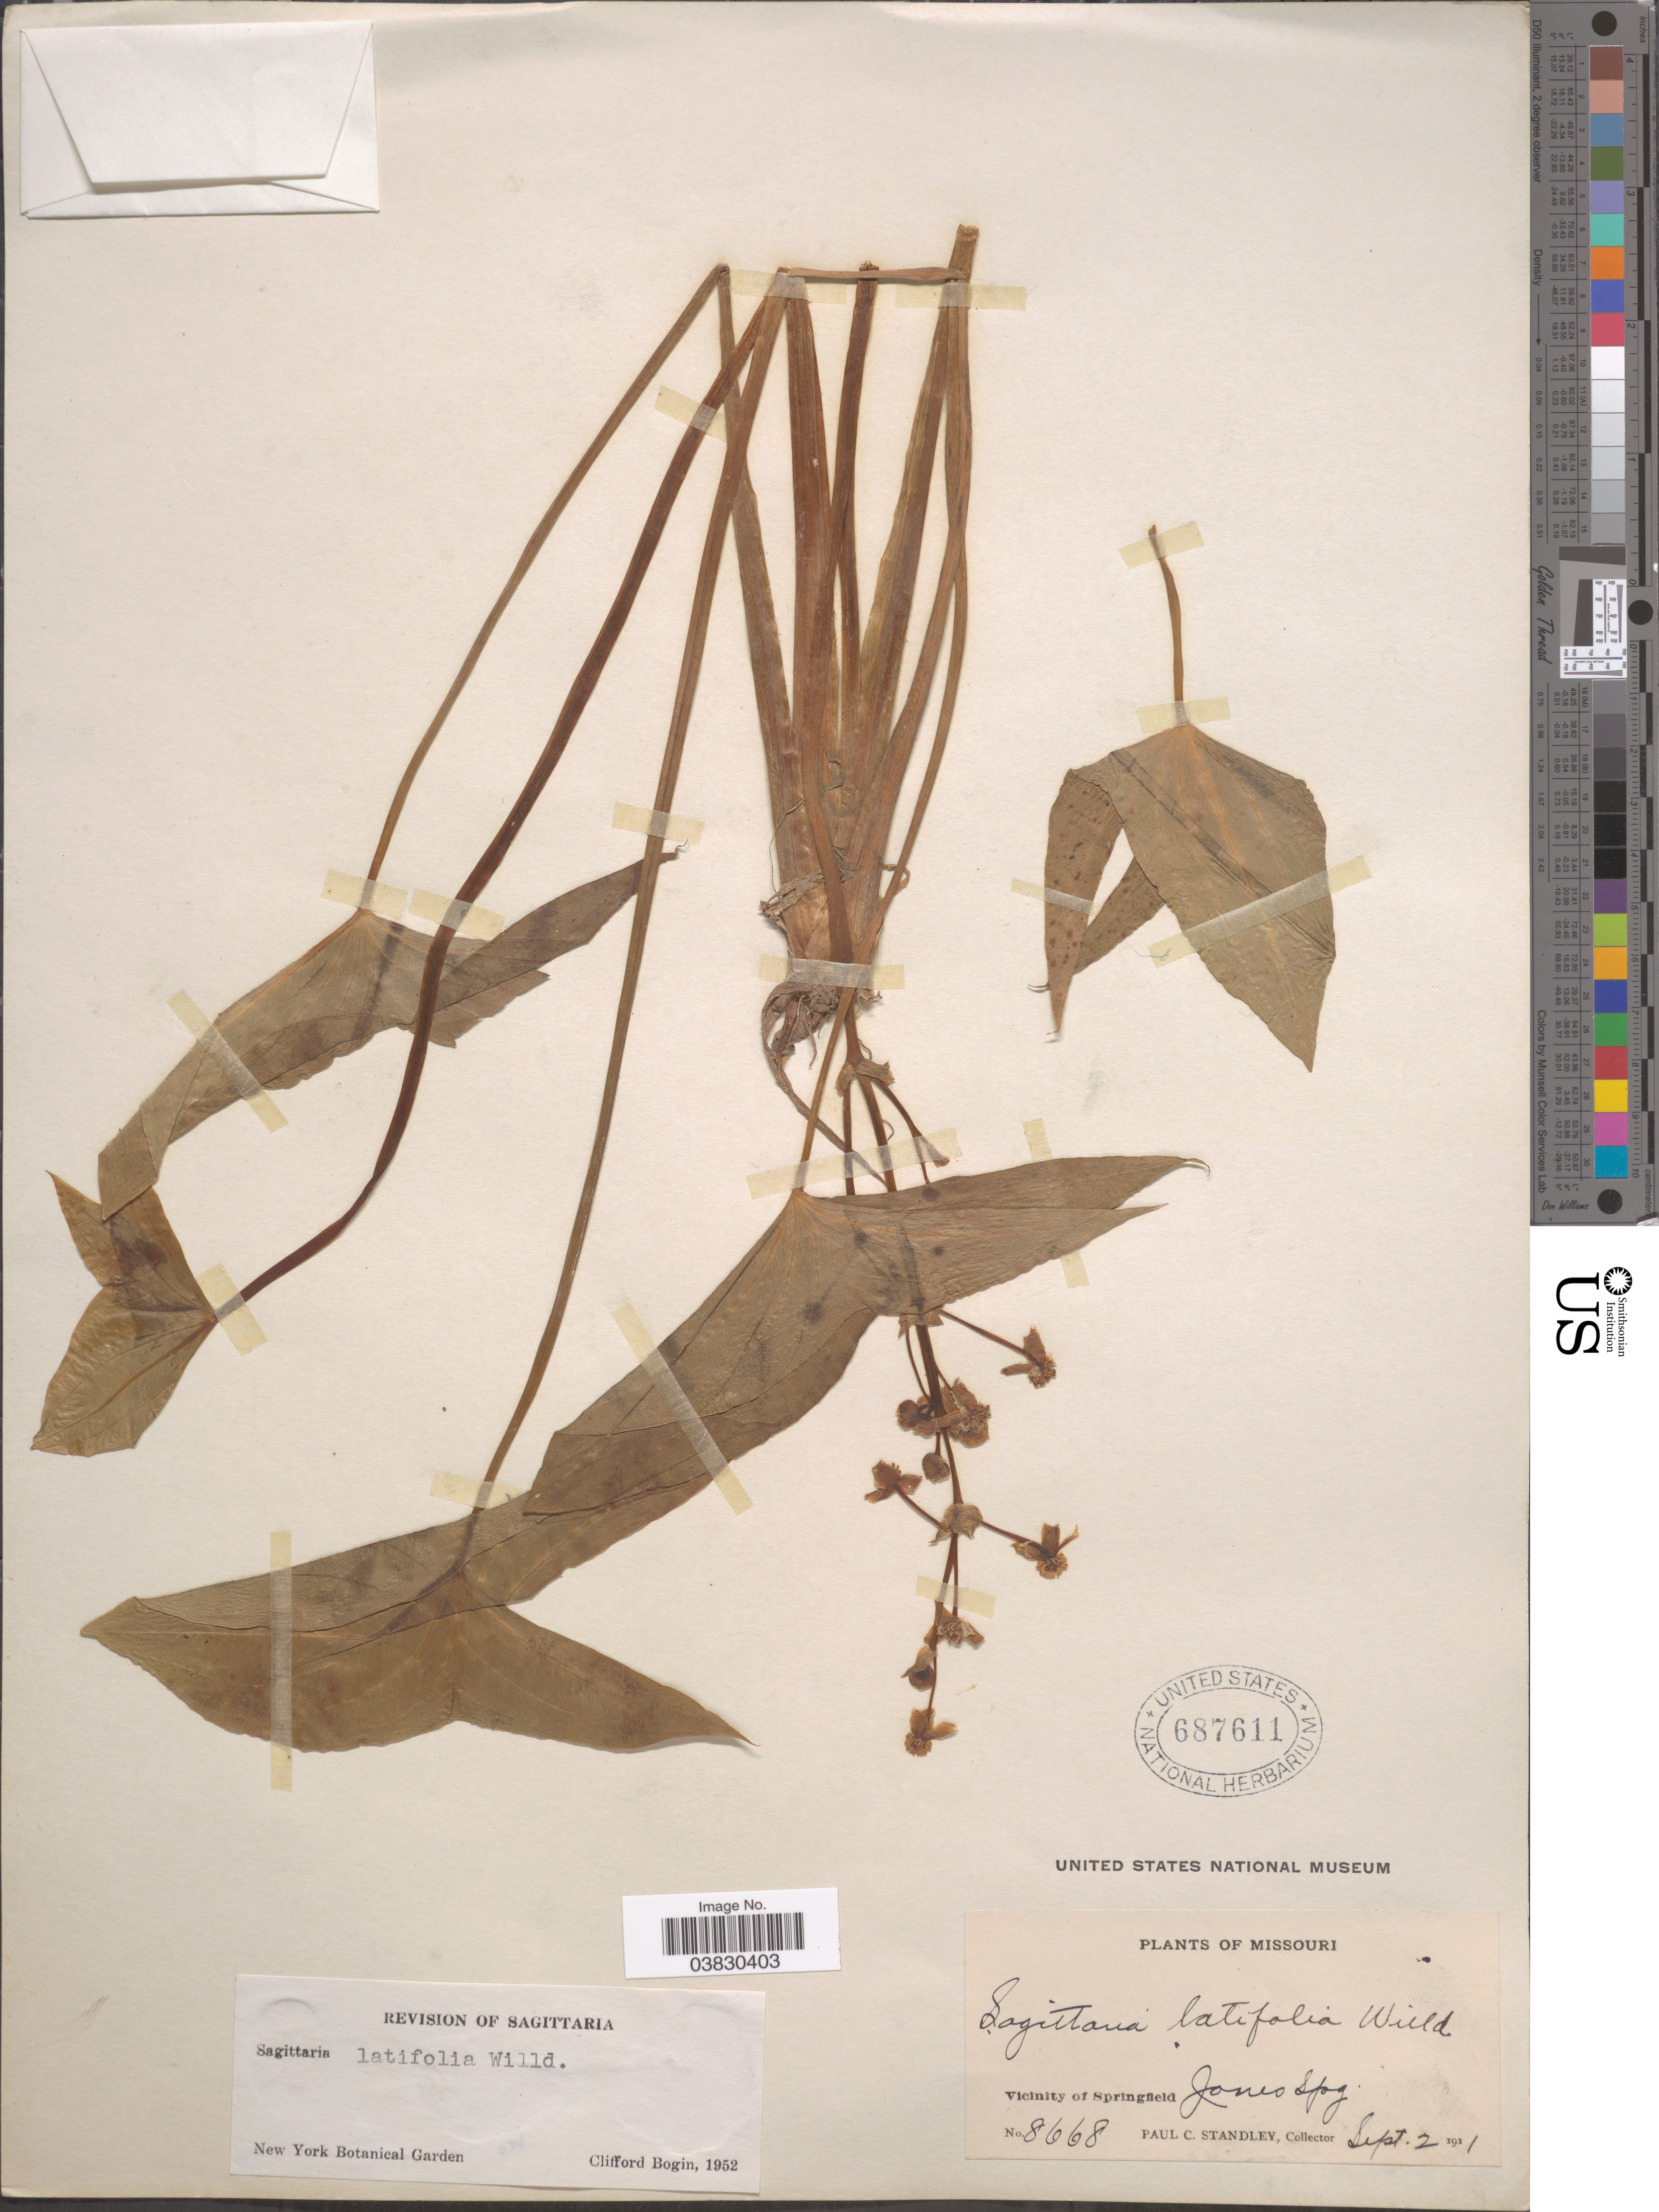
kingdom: Plantae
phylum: Tracheophyta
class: Liliopsida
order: Alismatales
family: Alismataceae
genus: Sagittaria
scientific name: Sagittaria variabilis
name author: Englem. ex A. Gray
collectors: P. C. Standley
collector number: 8668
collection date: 1911-09-02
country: United States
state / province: Missouri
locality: Vicinity of Springfield. Jones Spg.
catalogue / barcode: US 687611